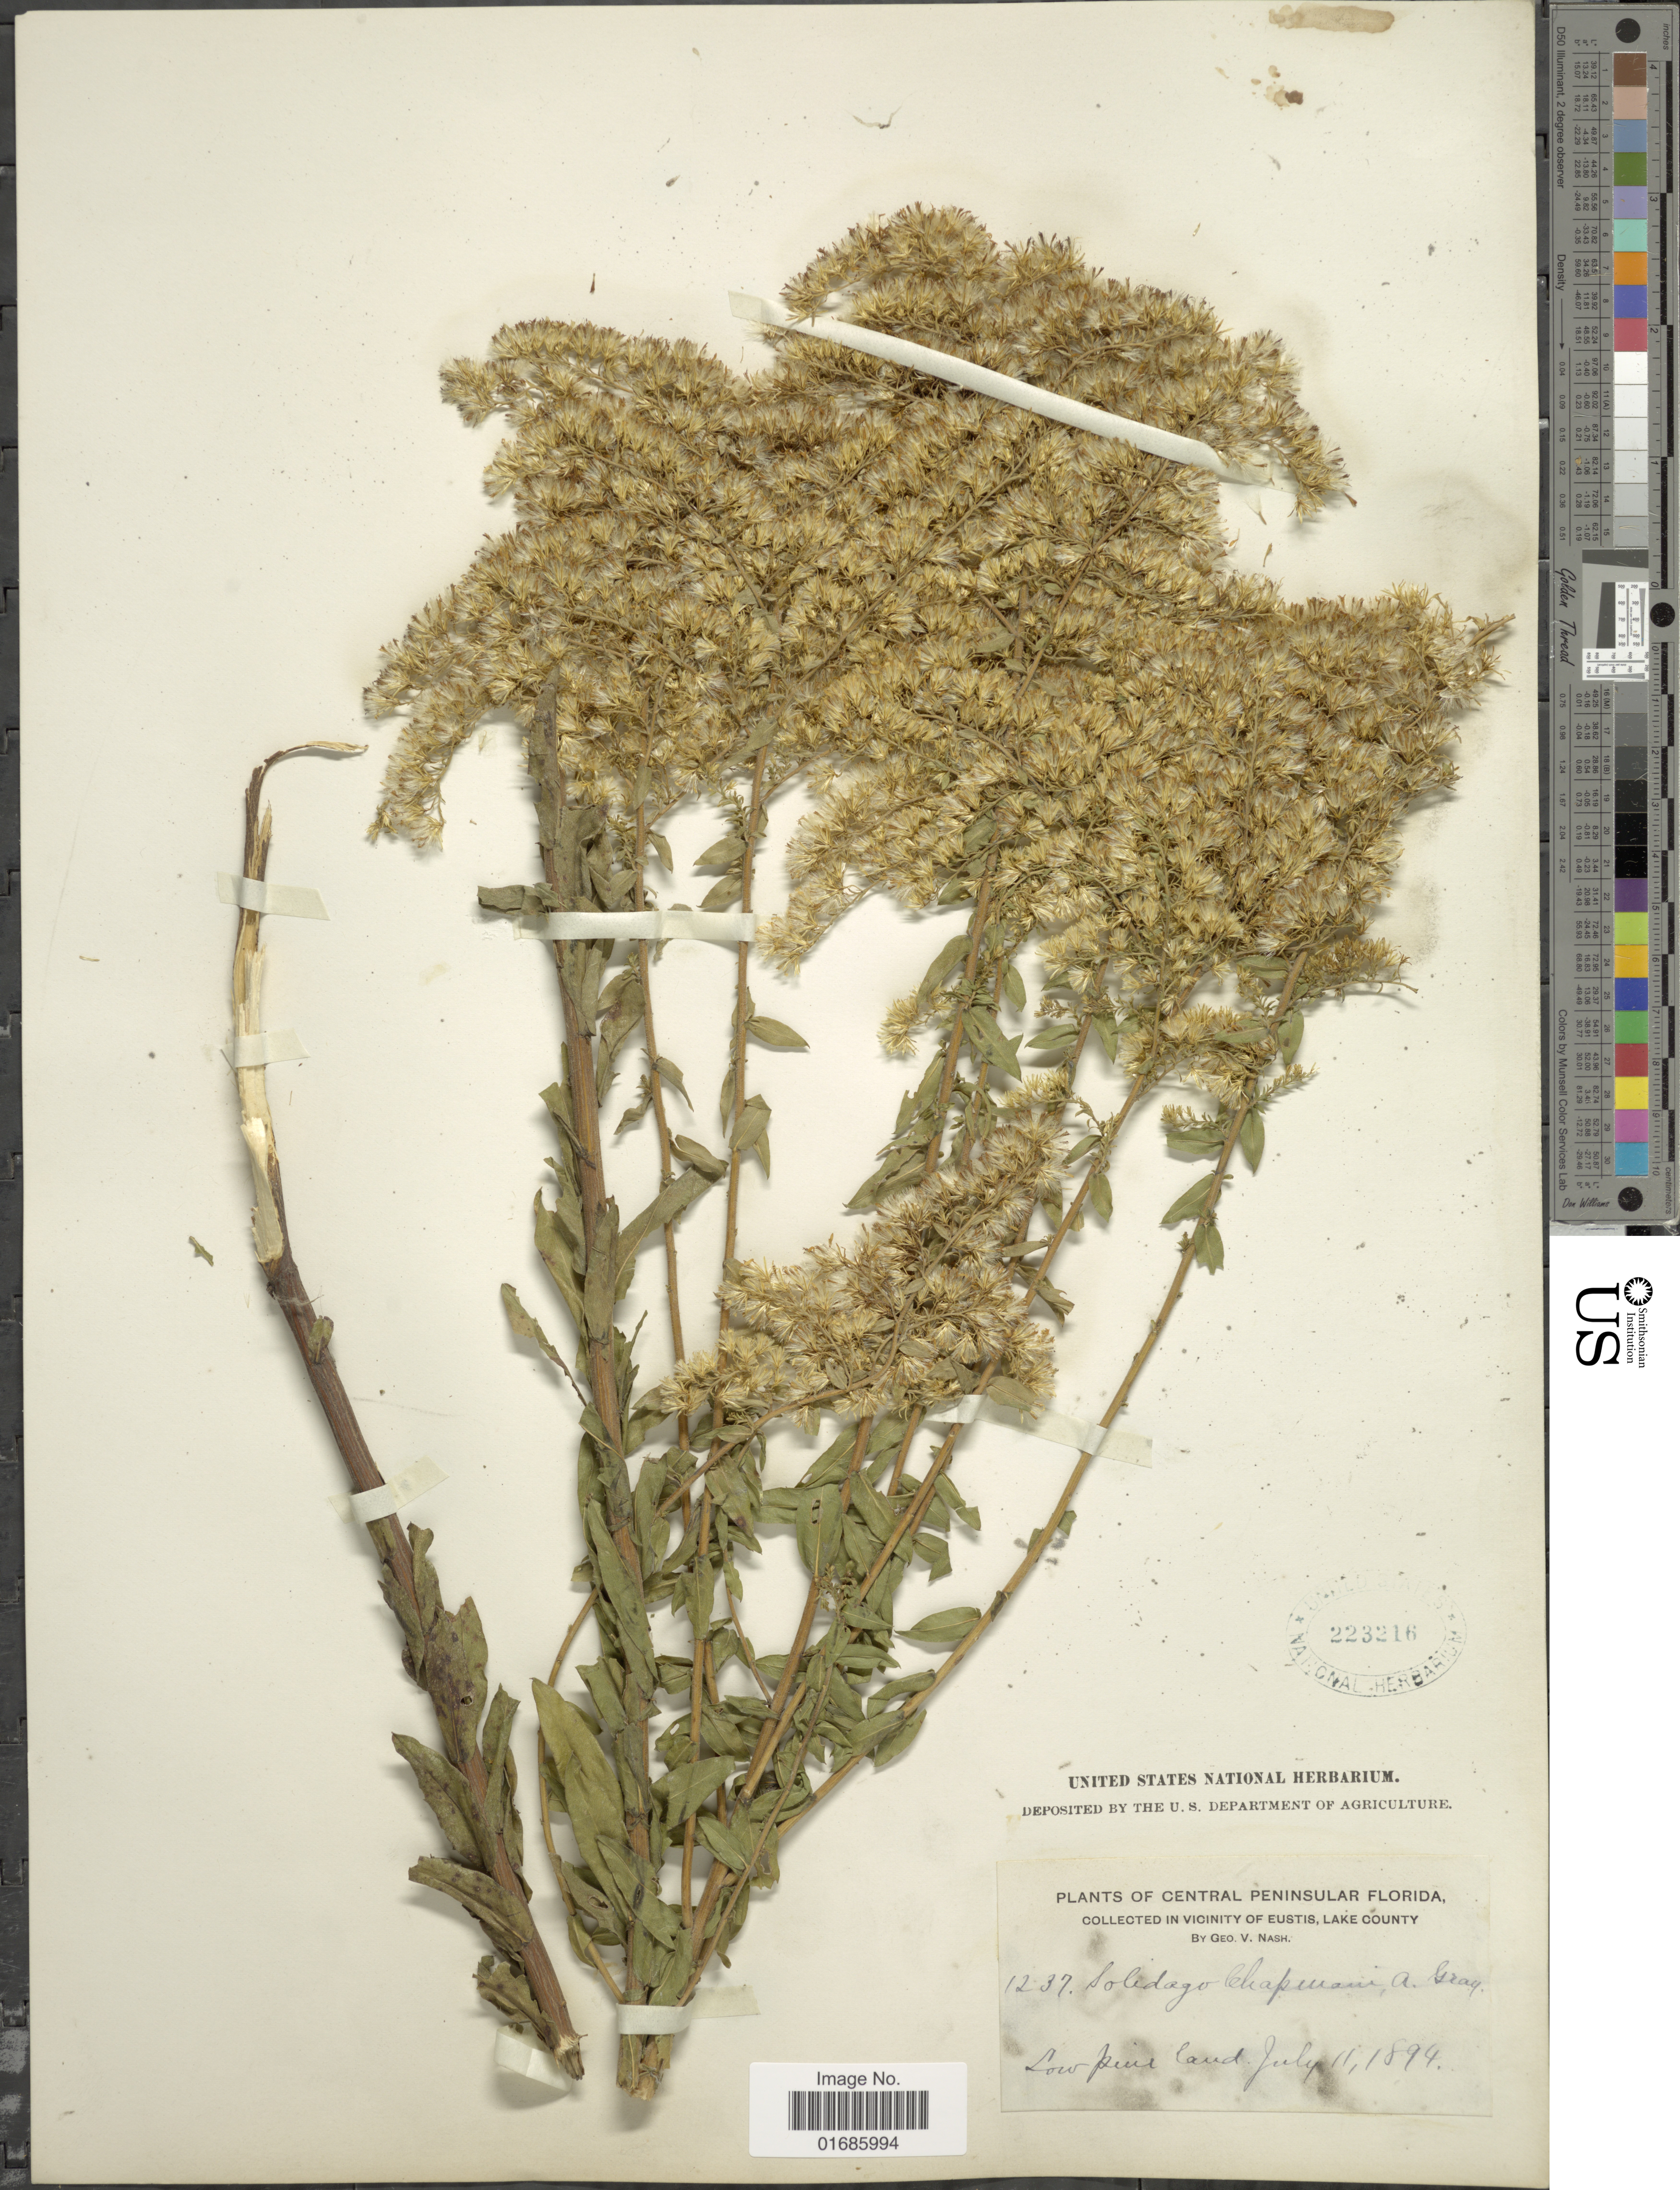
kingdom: Plantae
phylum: Tracheophyta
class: Magnoliopsida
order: Asterales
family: Asteraceae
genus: Solidago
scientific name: Solidago chapmanii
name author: Torr. & A. Gray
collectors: G. V. Nash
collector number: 1237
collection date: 1894-07-11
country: United States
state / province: Florida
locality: Central Peninsular Florida, Vicinity of Eustis, Lake County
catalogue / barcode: US 223216